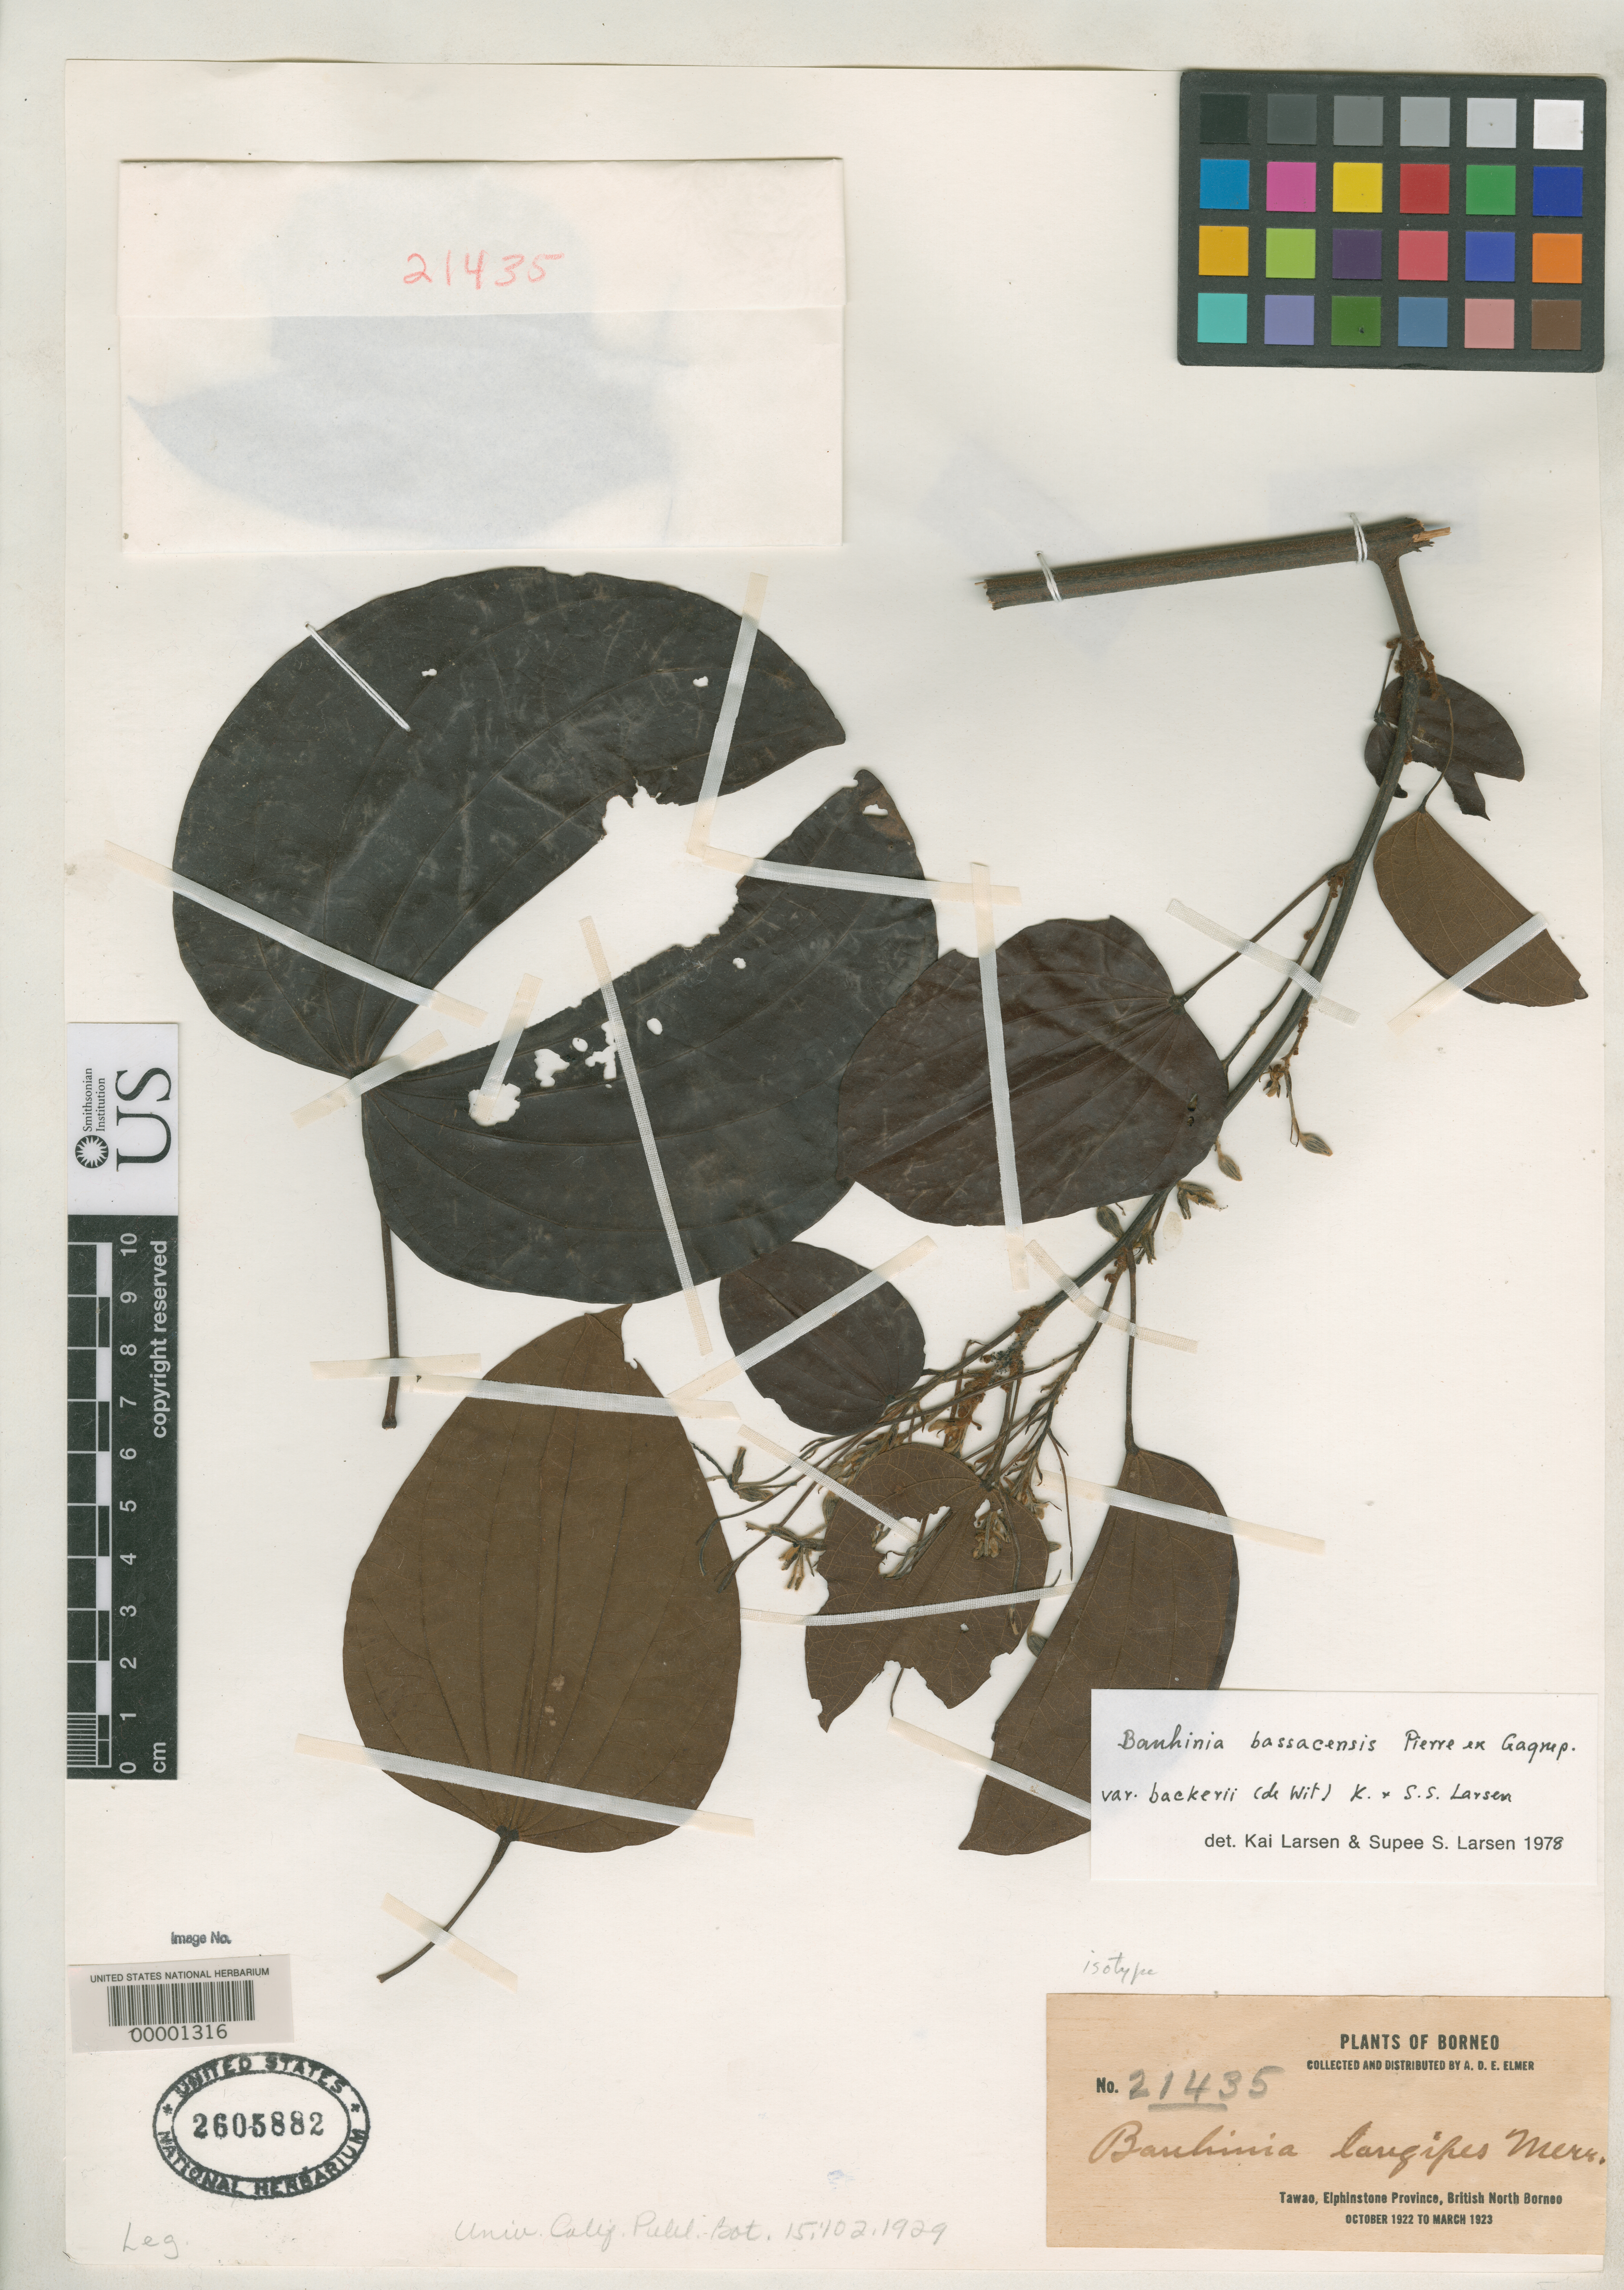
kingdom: Plantae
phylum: Tracheophyta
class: Magnoliopsida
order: Fabales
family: Fabaceae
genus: Bauhinia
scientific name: Bauhinia longipes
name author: Merr.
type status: Isotype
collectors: A. D. E. Elmer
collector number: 21435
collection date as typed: Oct 1922 to -- Mar 1923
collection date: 1922-10/1923-03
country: Malaysia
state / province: Sabah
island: Borneo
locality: Tawao, Elphinstone Province, British North Borneo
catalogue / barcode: US 2605882